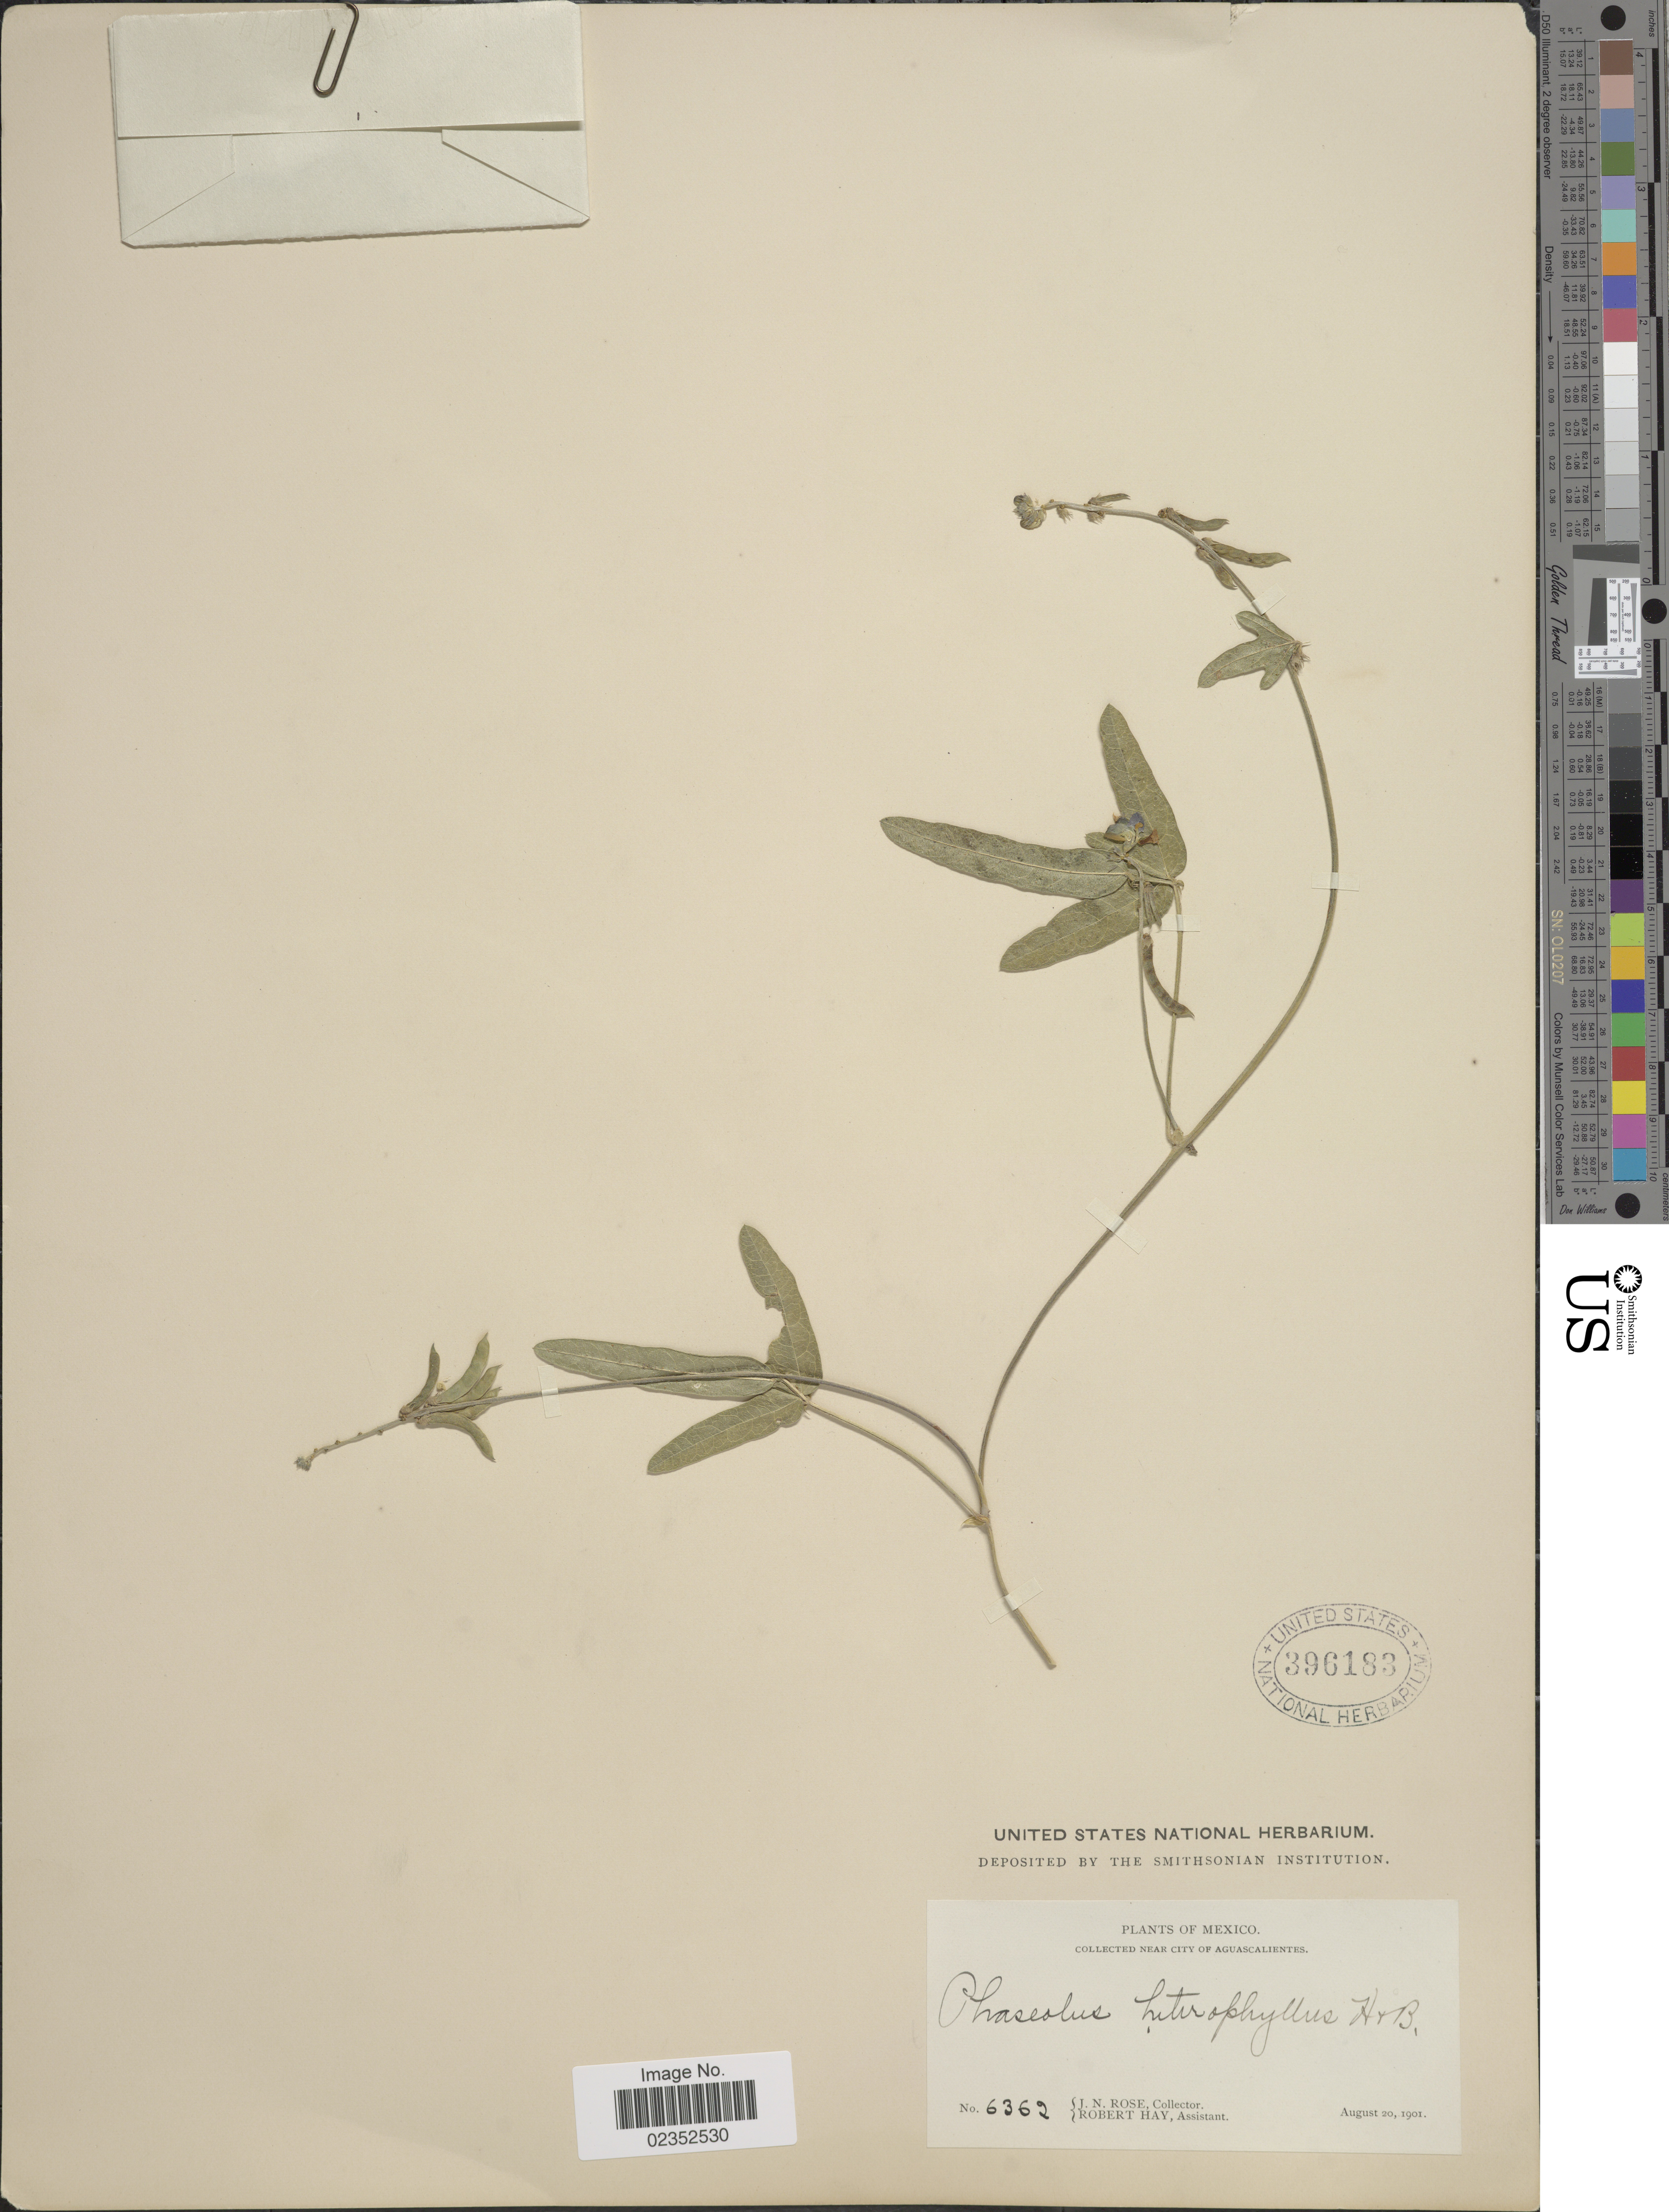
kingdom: Plantae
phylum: Tracheophyta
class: Magnoliopsida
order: Fabales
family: Fabaceae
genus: Macroptilium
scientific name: Macroptilium gibbosifolium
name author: (Ortega) A. Delgado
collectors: J. N. Rose & R. Hay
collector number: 6362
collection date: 1901-08-20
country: Mexico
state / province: Aguascalientes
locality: Near city of Aguascalientes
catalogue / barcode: US 396183